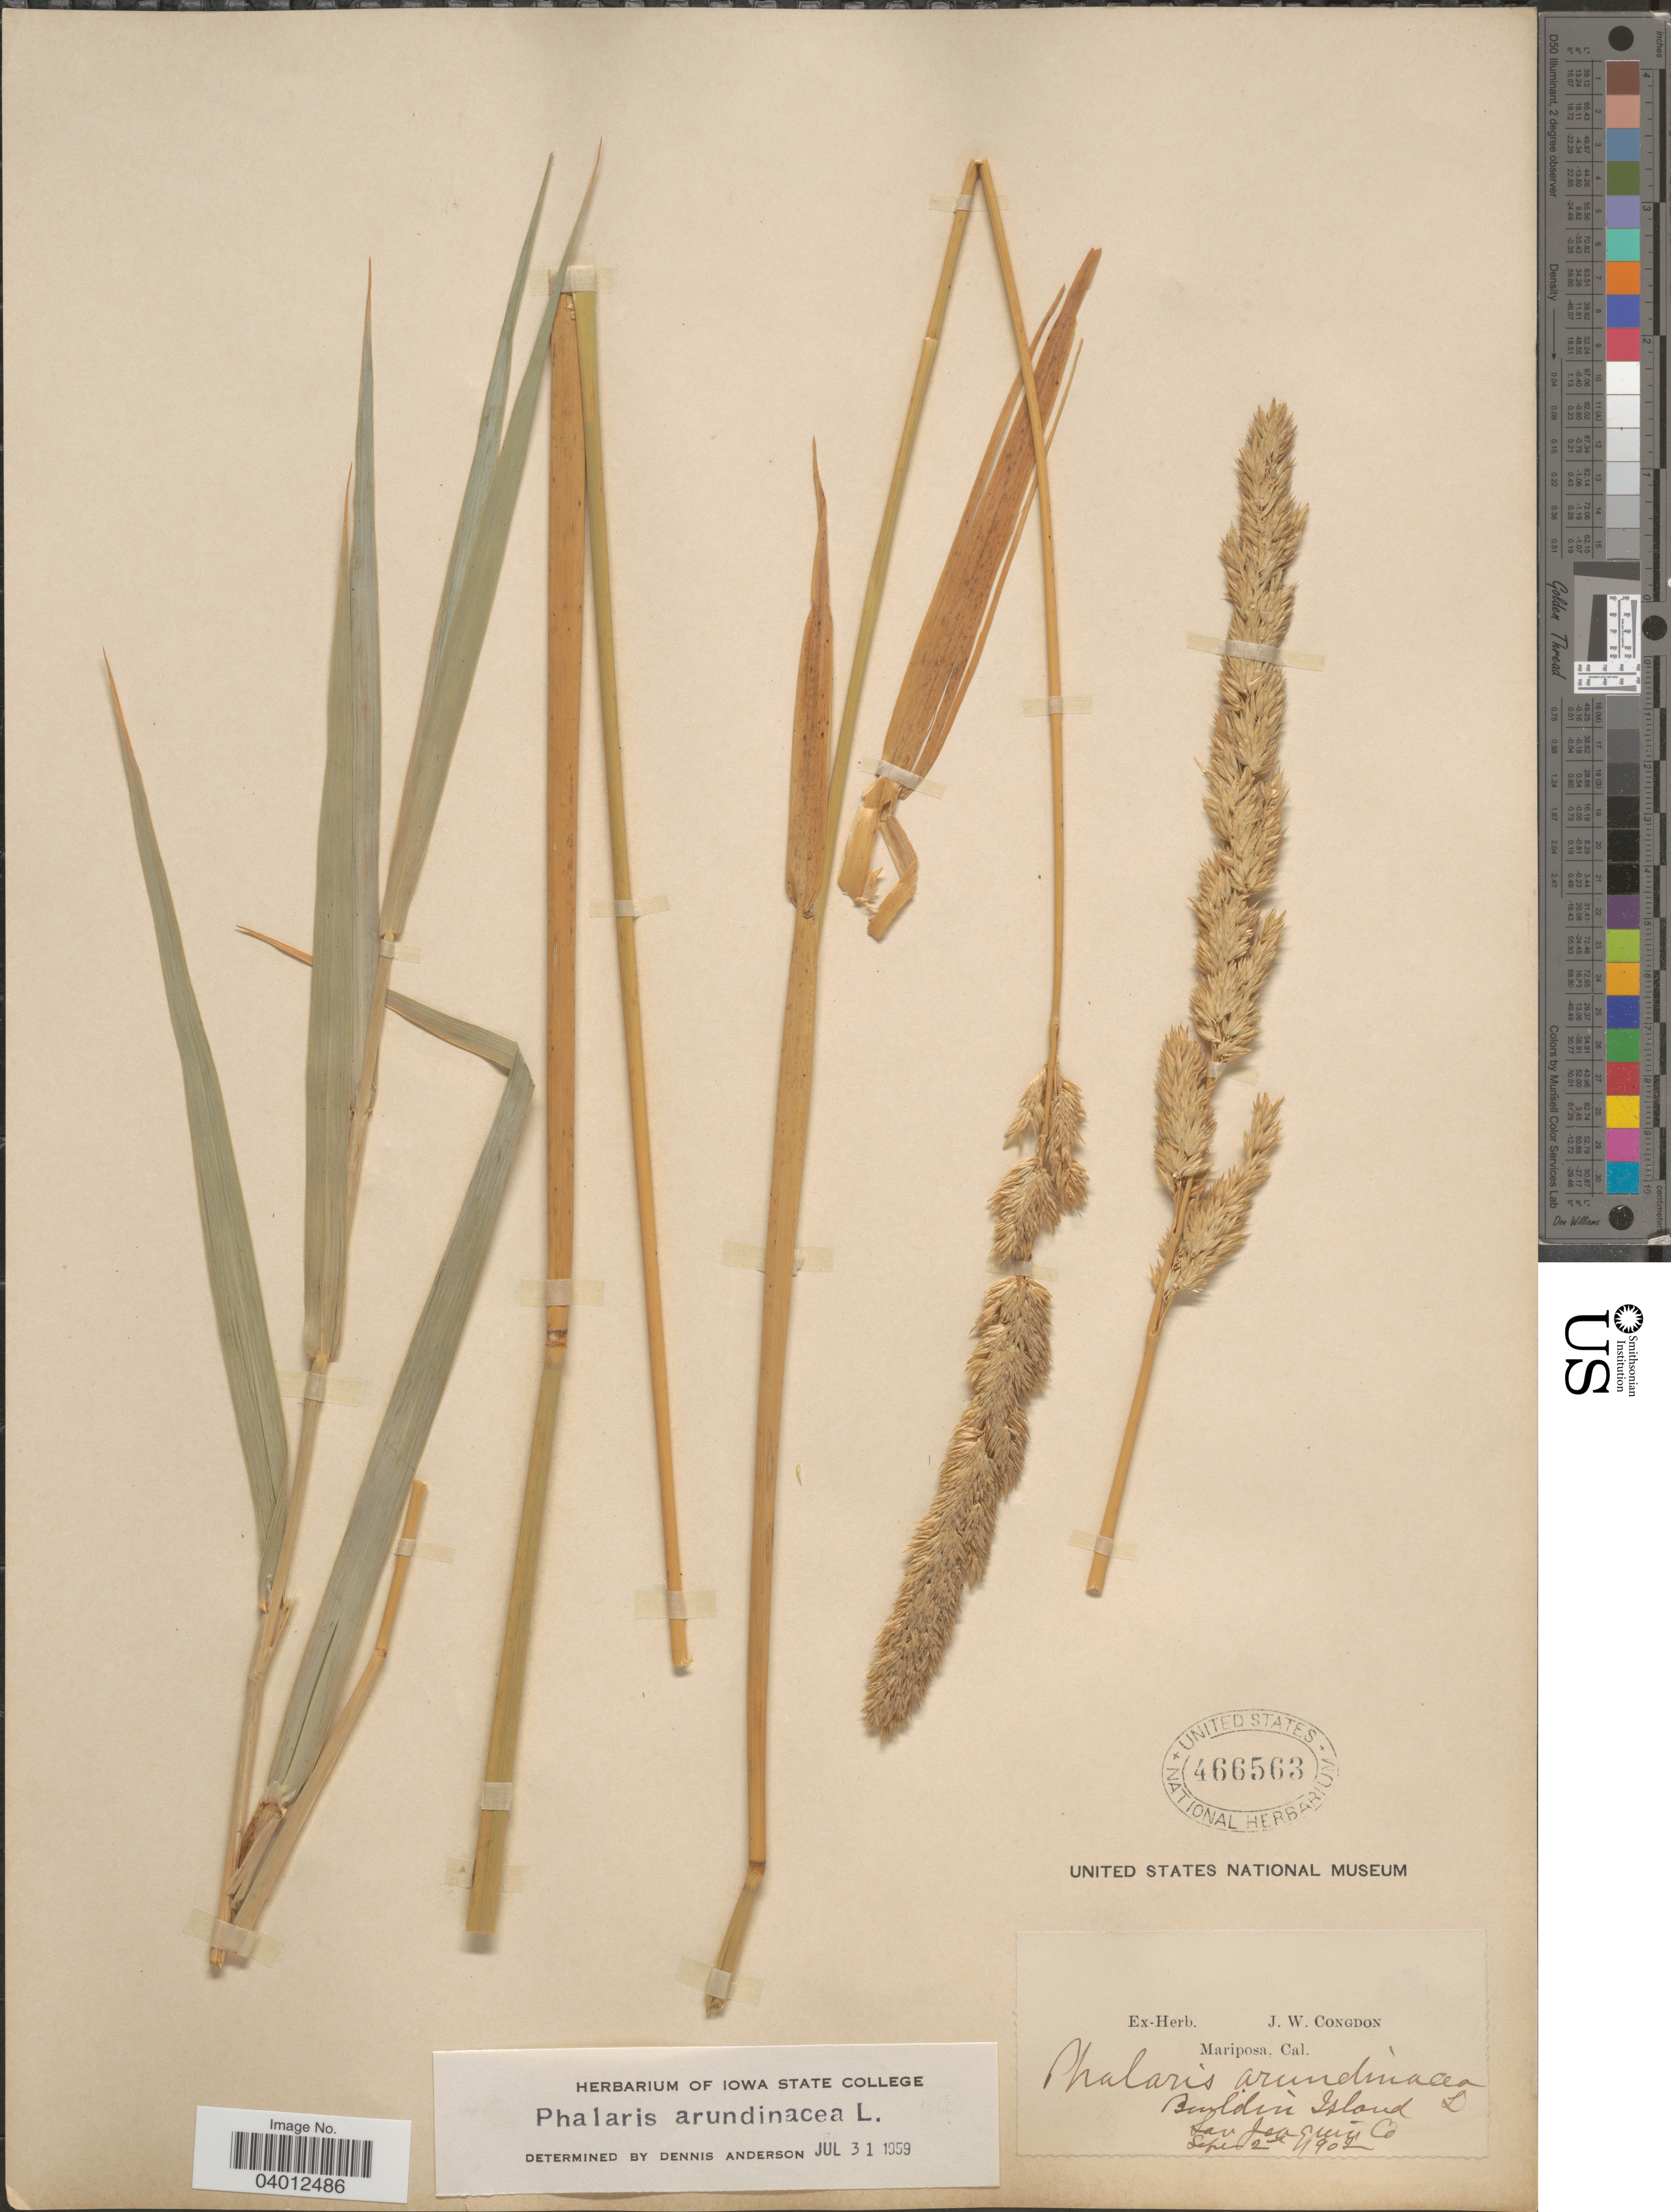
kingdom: Plantae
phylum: Tracheophyta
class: Liliopsida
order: Poales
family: Poaceae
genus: Phalaris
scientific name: Phalaris arundinacea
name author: L.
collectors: ex herb. J. W. Congdon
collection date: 1902-09-02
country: United States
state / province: California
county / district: San Joaquin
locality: Boulder Island. San Joaquin Co.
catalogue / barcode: US 466563